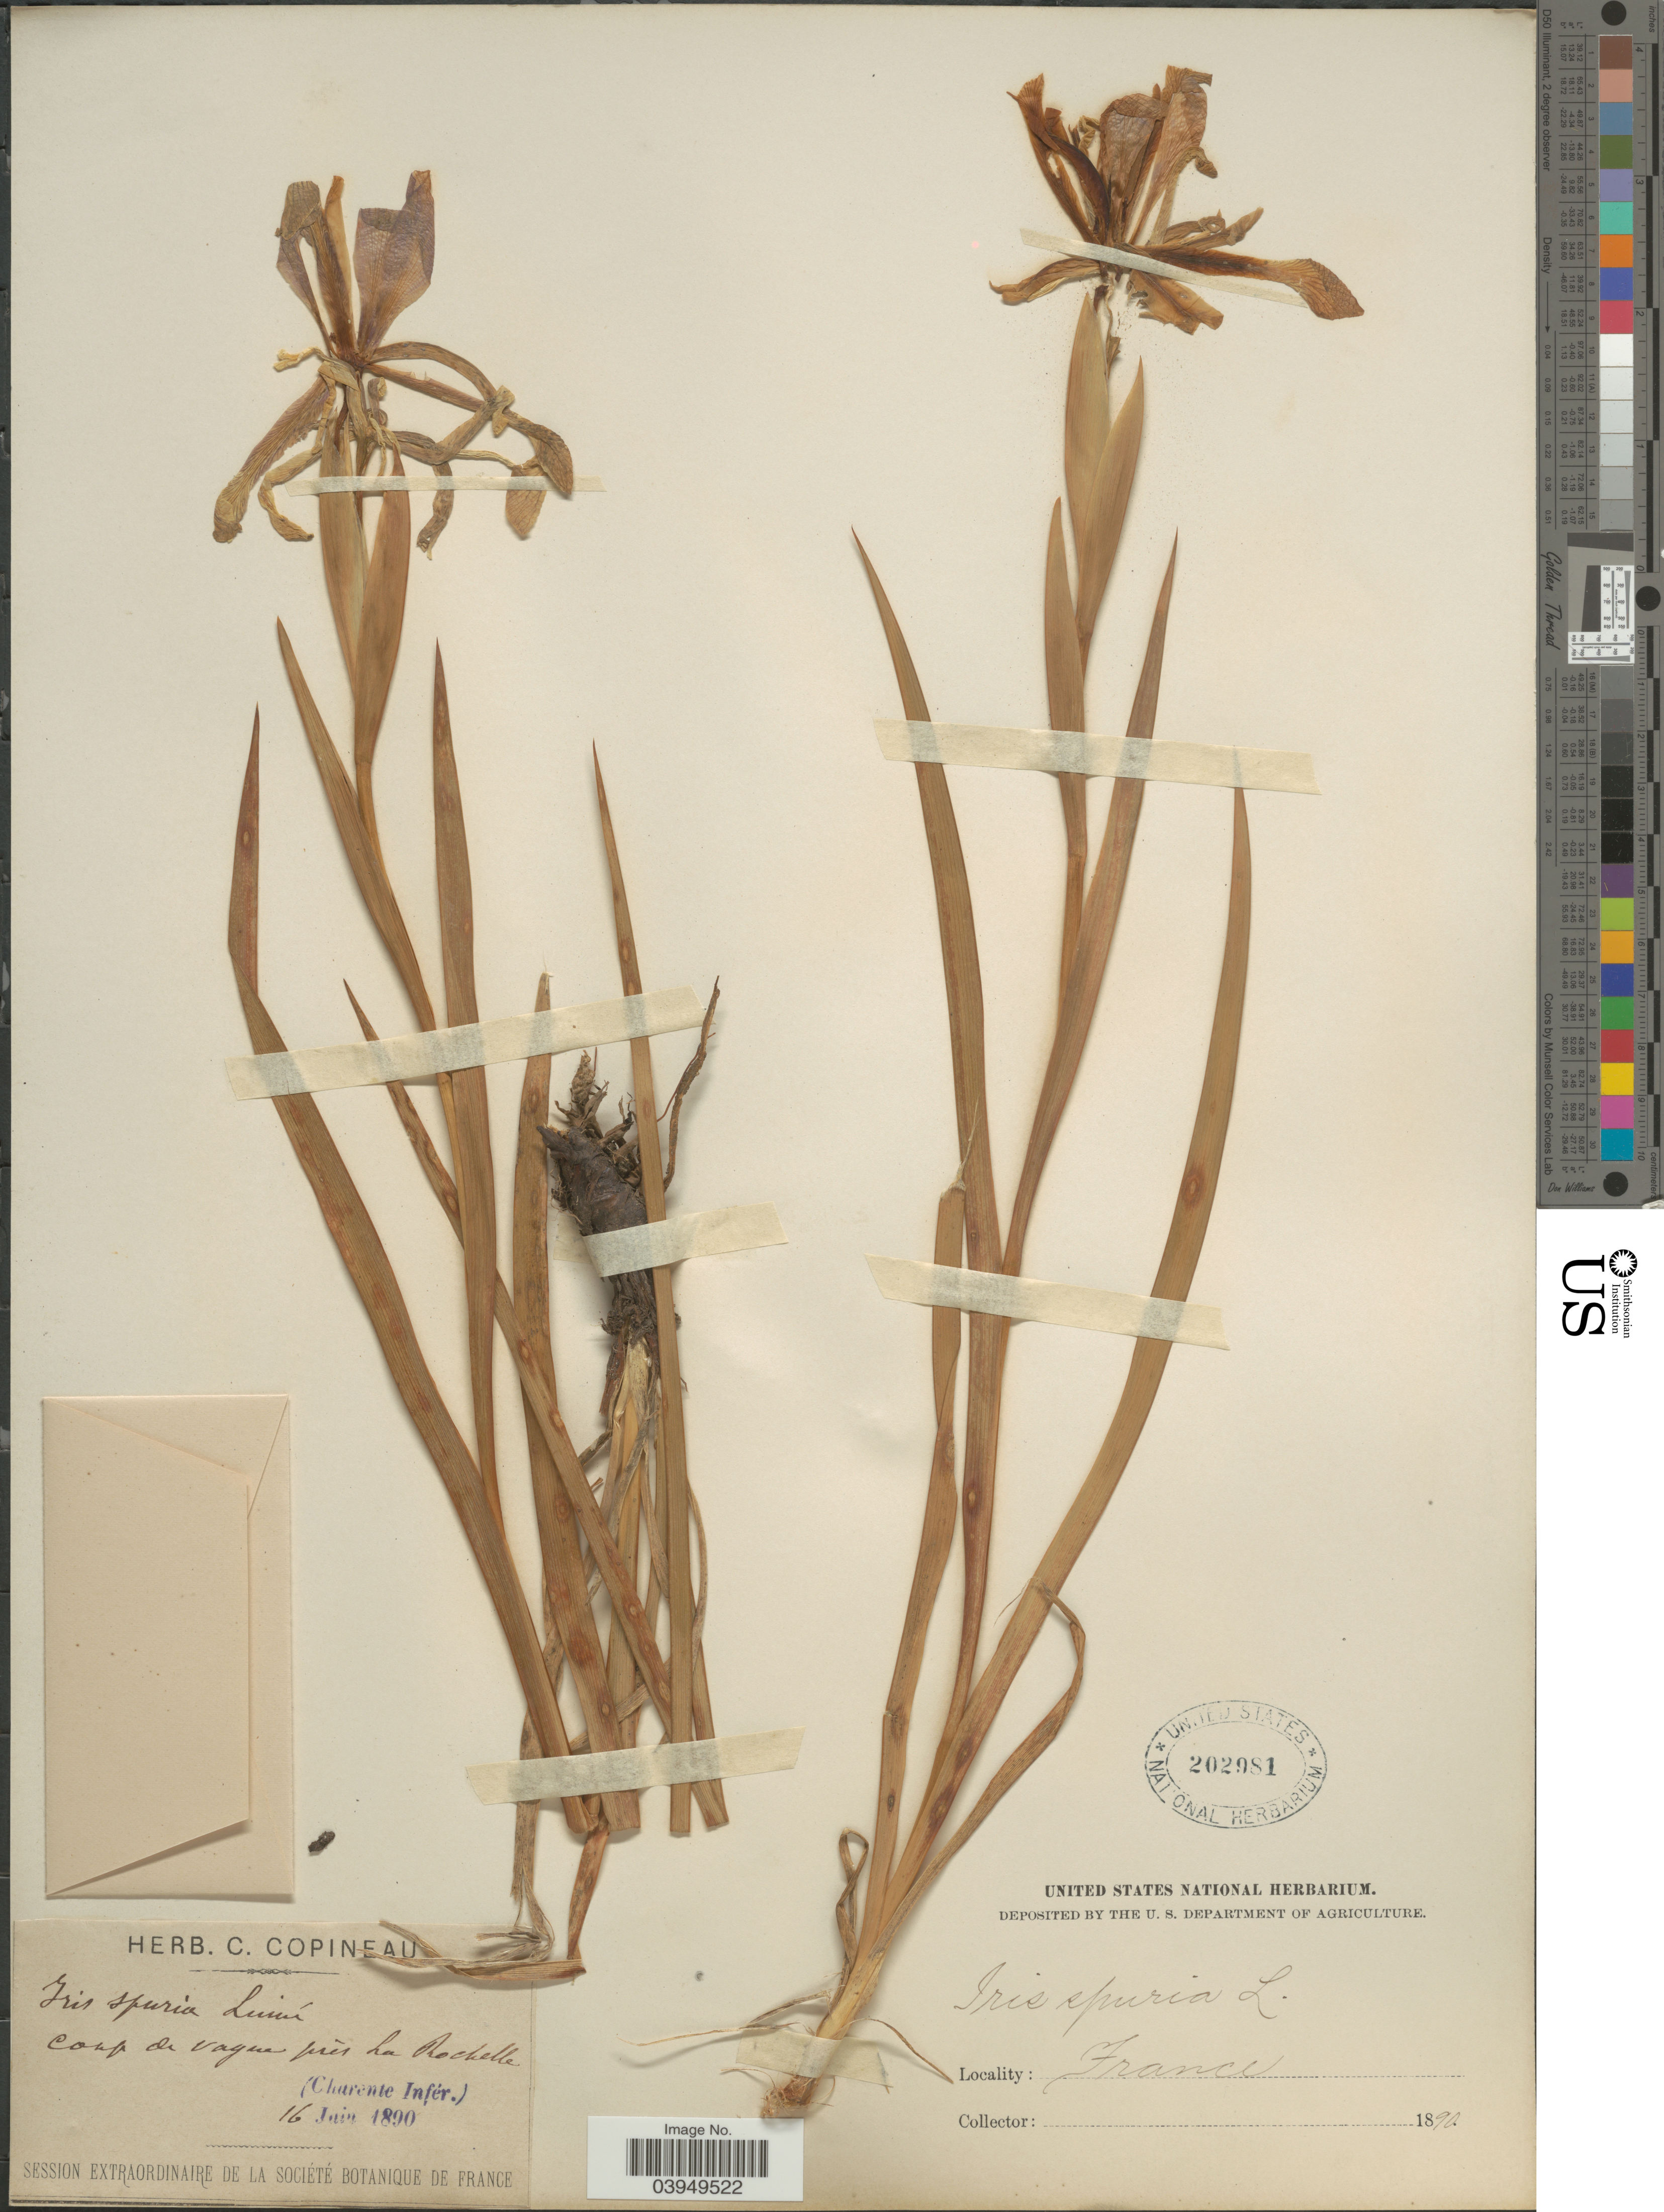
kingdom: Plantae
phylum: Tracheophyta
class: Liliopsida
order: Asparagales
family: Iridaceae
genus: Iris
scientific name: Iris spuria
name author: L.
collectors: ex herb. C. Copineau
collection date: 1890-06-16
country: France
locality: Camp de Sana près La Rochelle. (Charente Infér)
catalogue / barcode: US 202981